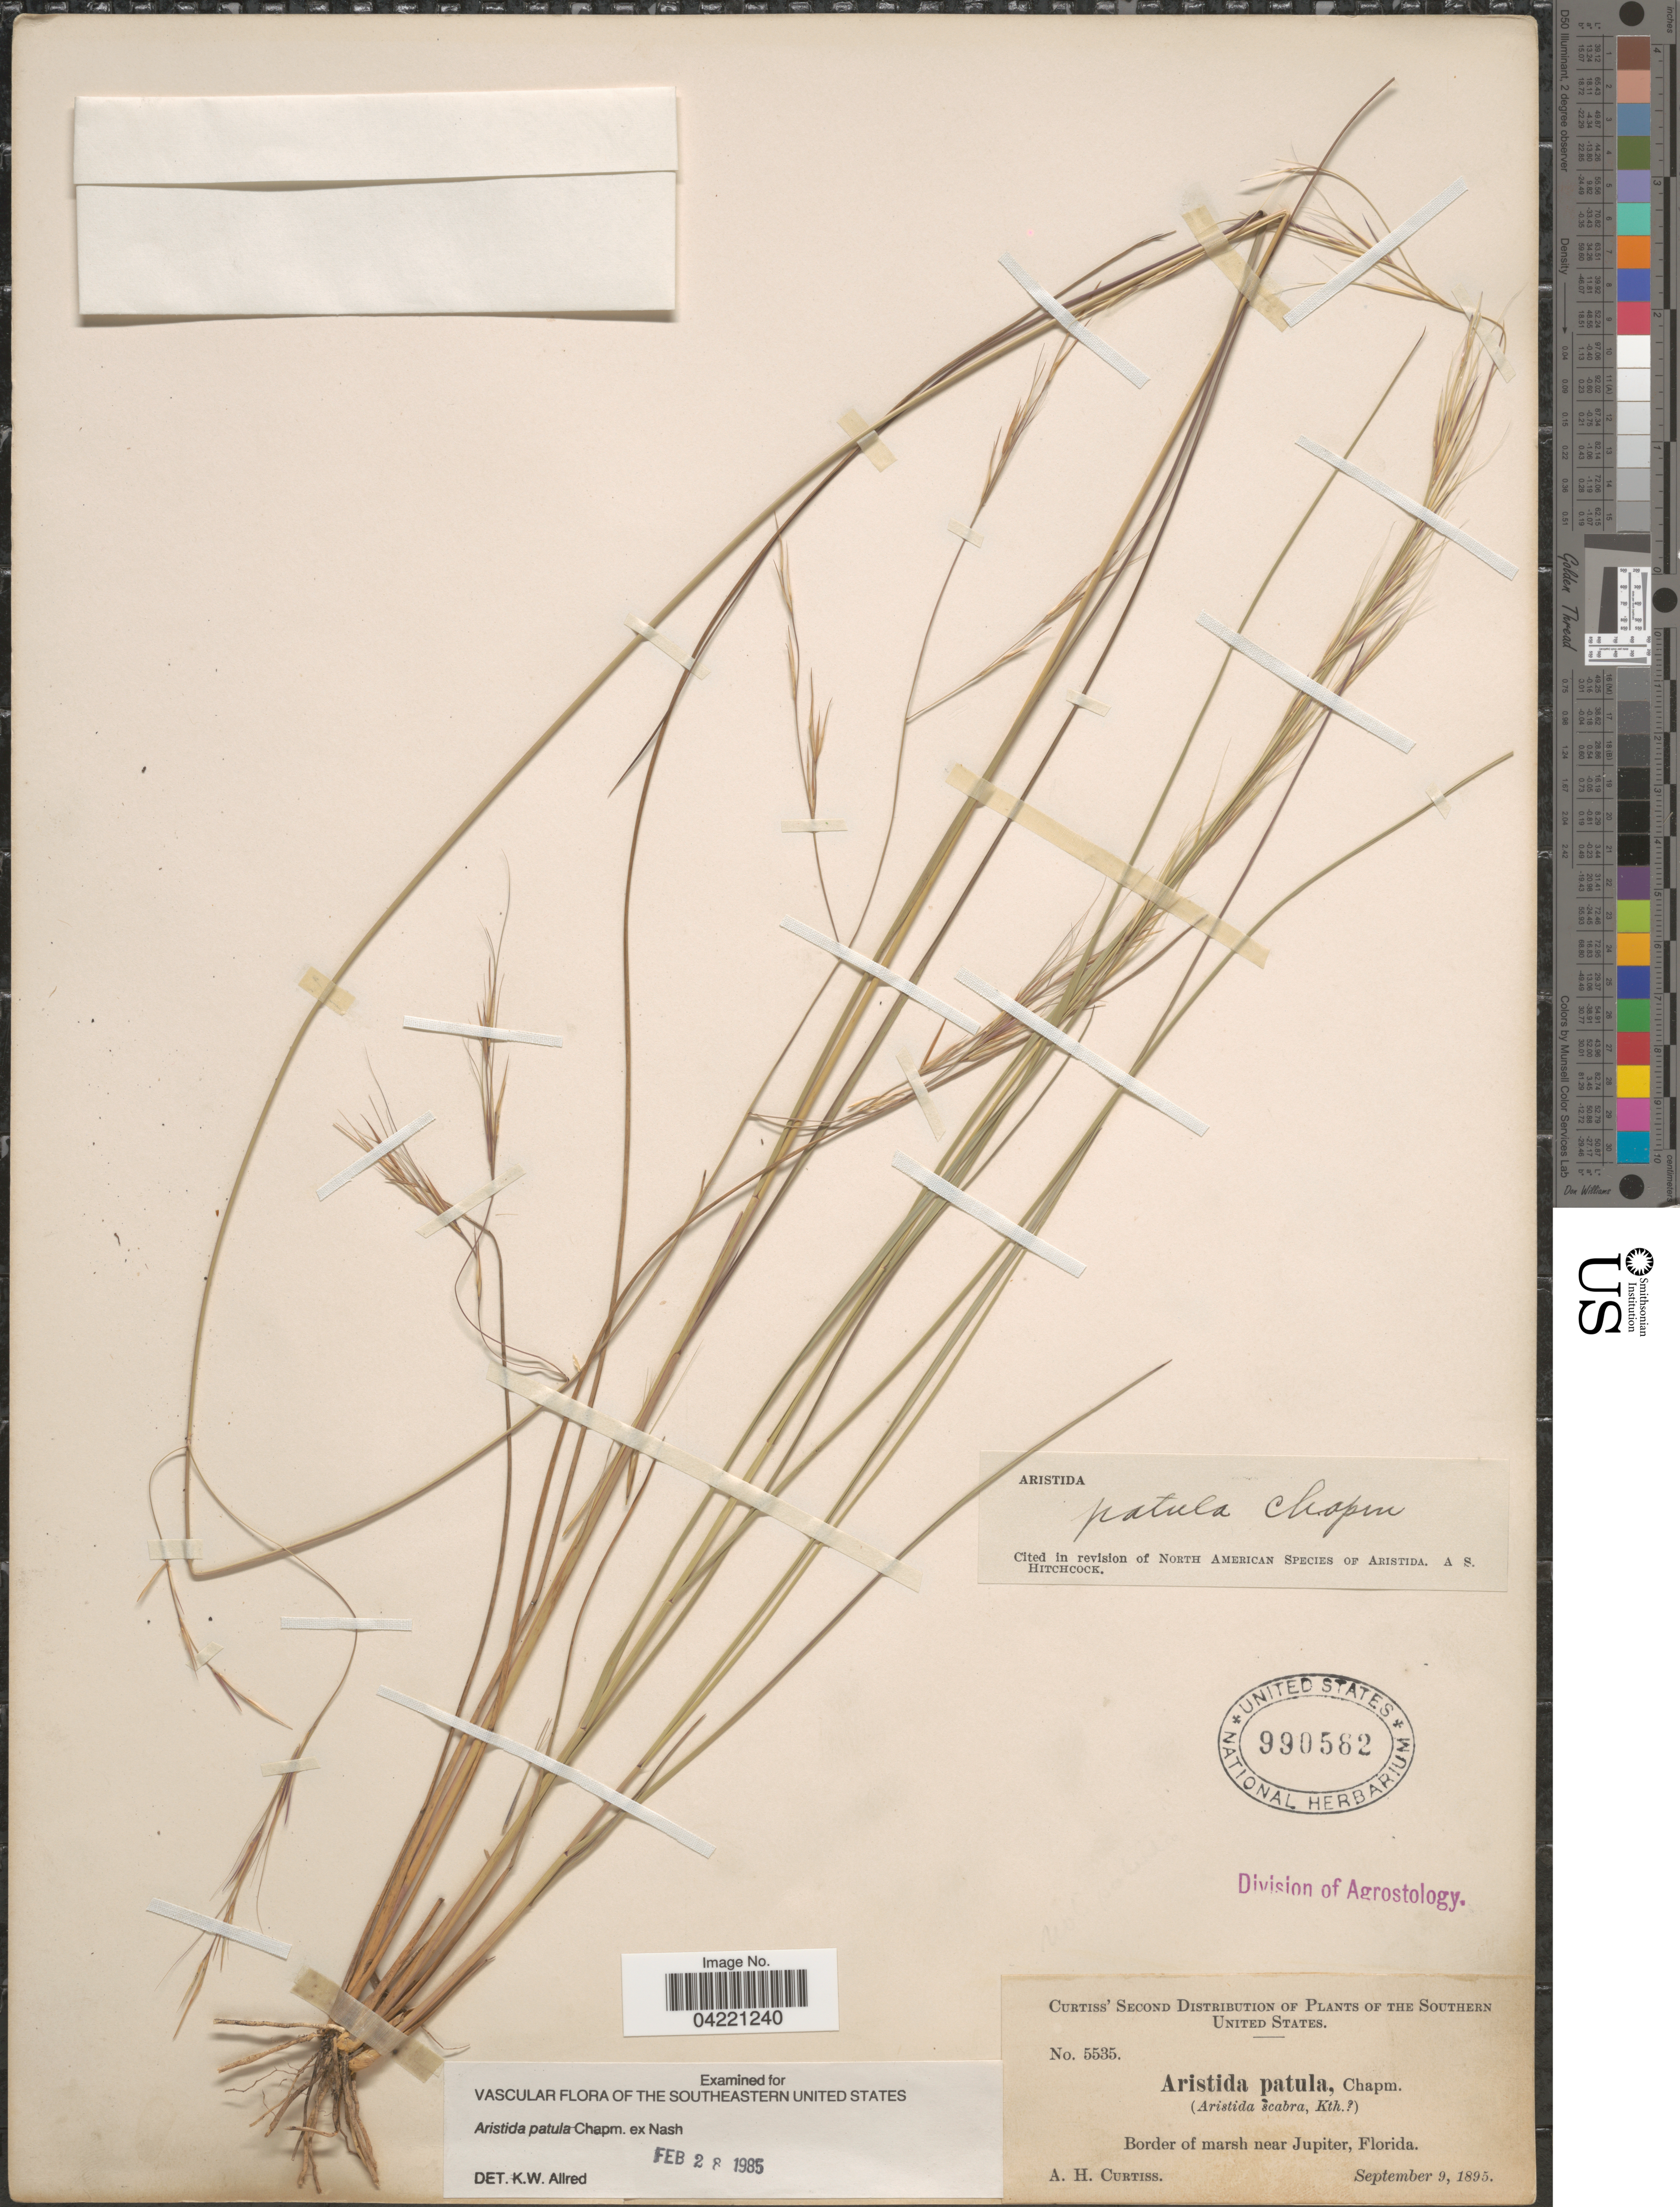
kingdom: Plantae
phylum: Tracheophyta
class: Liliopsida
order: Poales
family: Poaceae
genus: Aristida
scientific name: Aristida patula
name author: Chapm. ex Nash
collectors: A. H. Curtiss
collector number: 5535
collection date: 1895-09-09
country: United States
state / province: Florida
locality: Southern United States. Border of marsh near Jupiter.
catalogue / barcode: US 990562